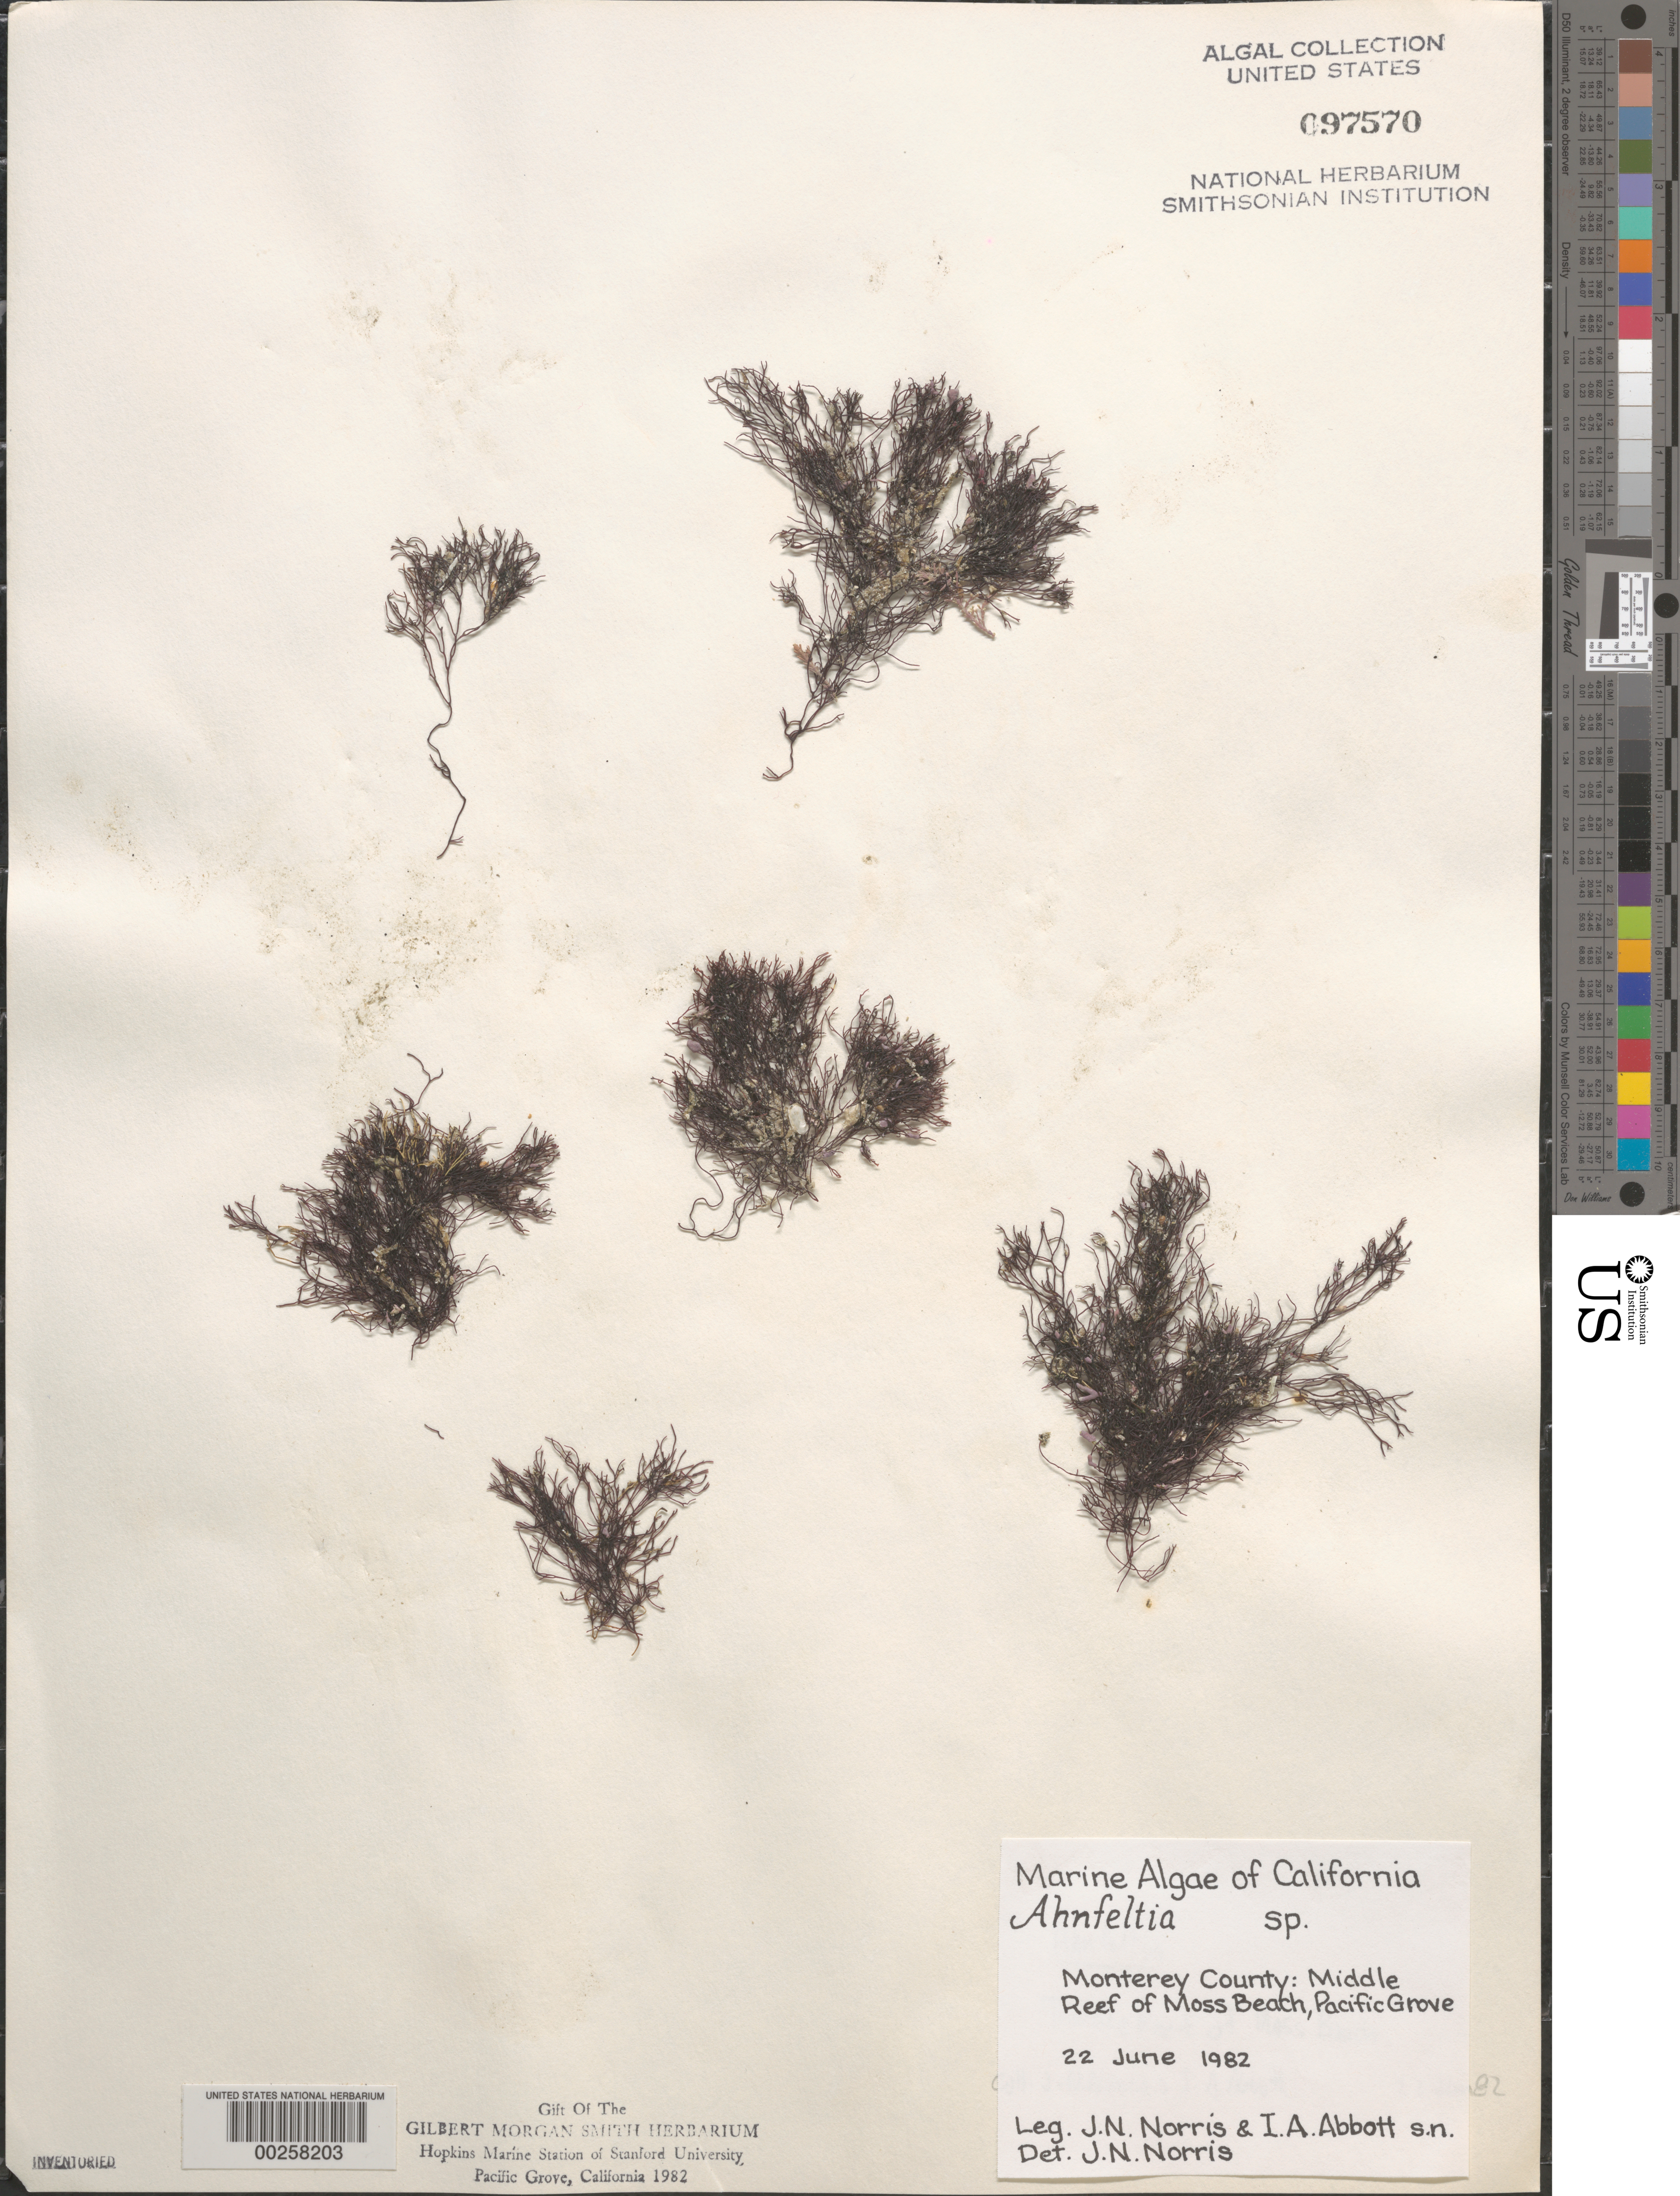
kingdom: Plantae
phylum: Rhodophyta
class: Florideophyceae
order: Ahnfeltiales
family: Ahnfeltiaceae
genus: Ahnfeltia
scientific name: Ahnfeltia sp.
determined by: Norris, James N.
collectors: J. N. Norris & I. A. Abbott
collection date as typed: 22 Jun 1982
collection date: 1982-06-22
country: United States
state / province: California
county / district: Monterey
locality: Middle Reef of Moss Beach, Pacific Grove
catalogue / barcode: US 97570